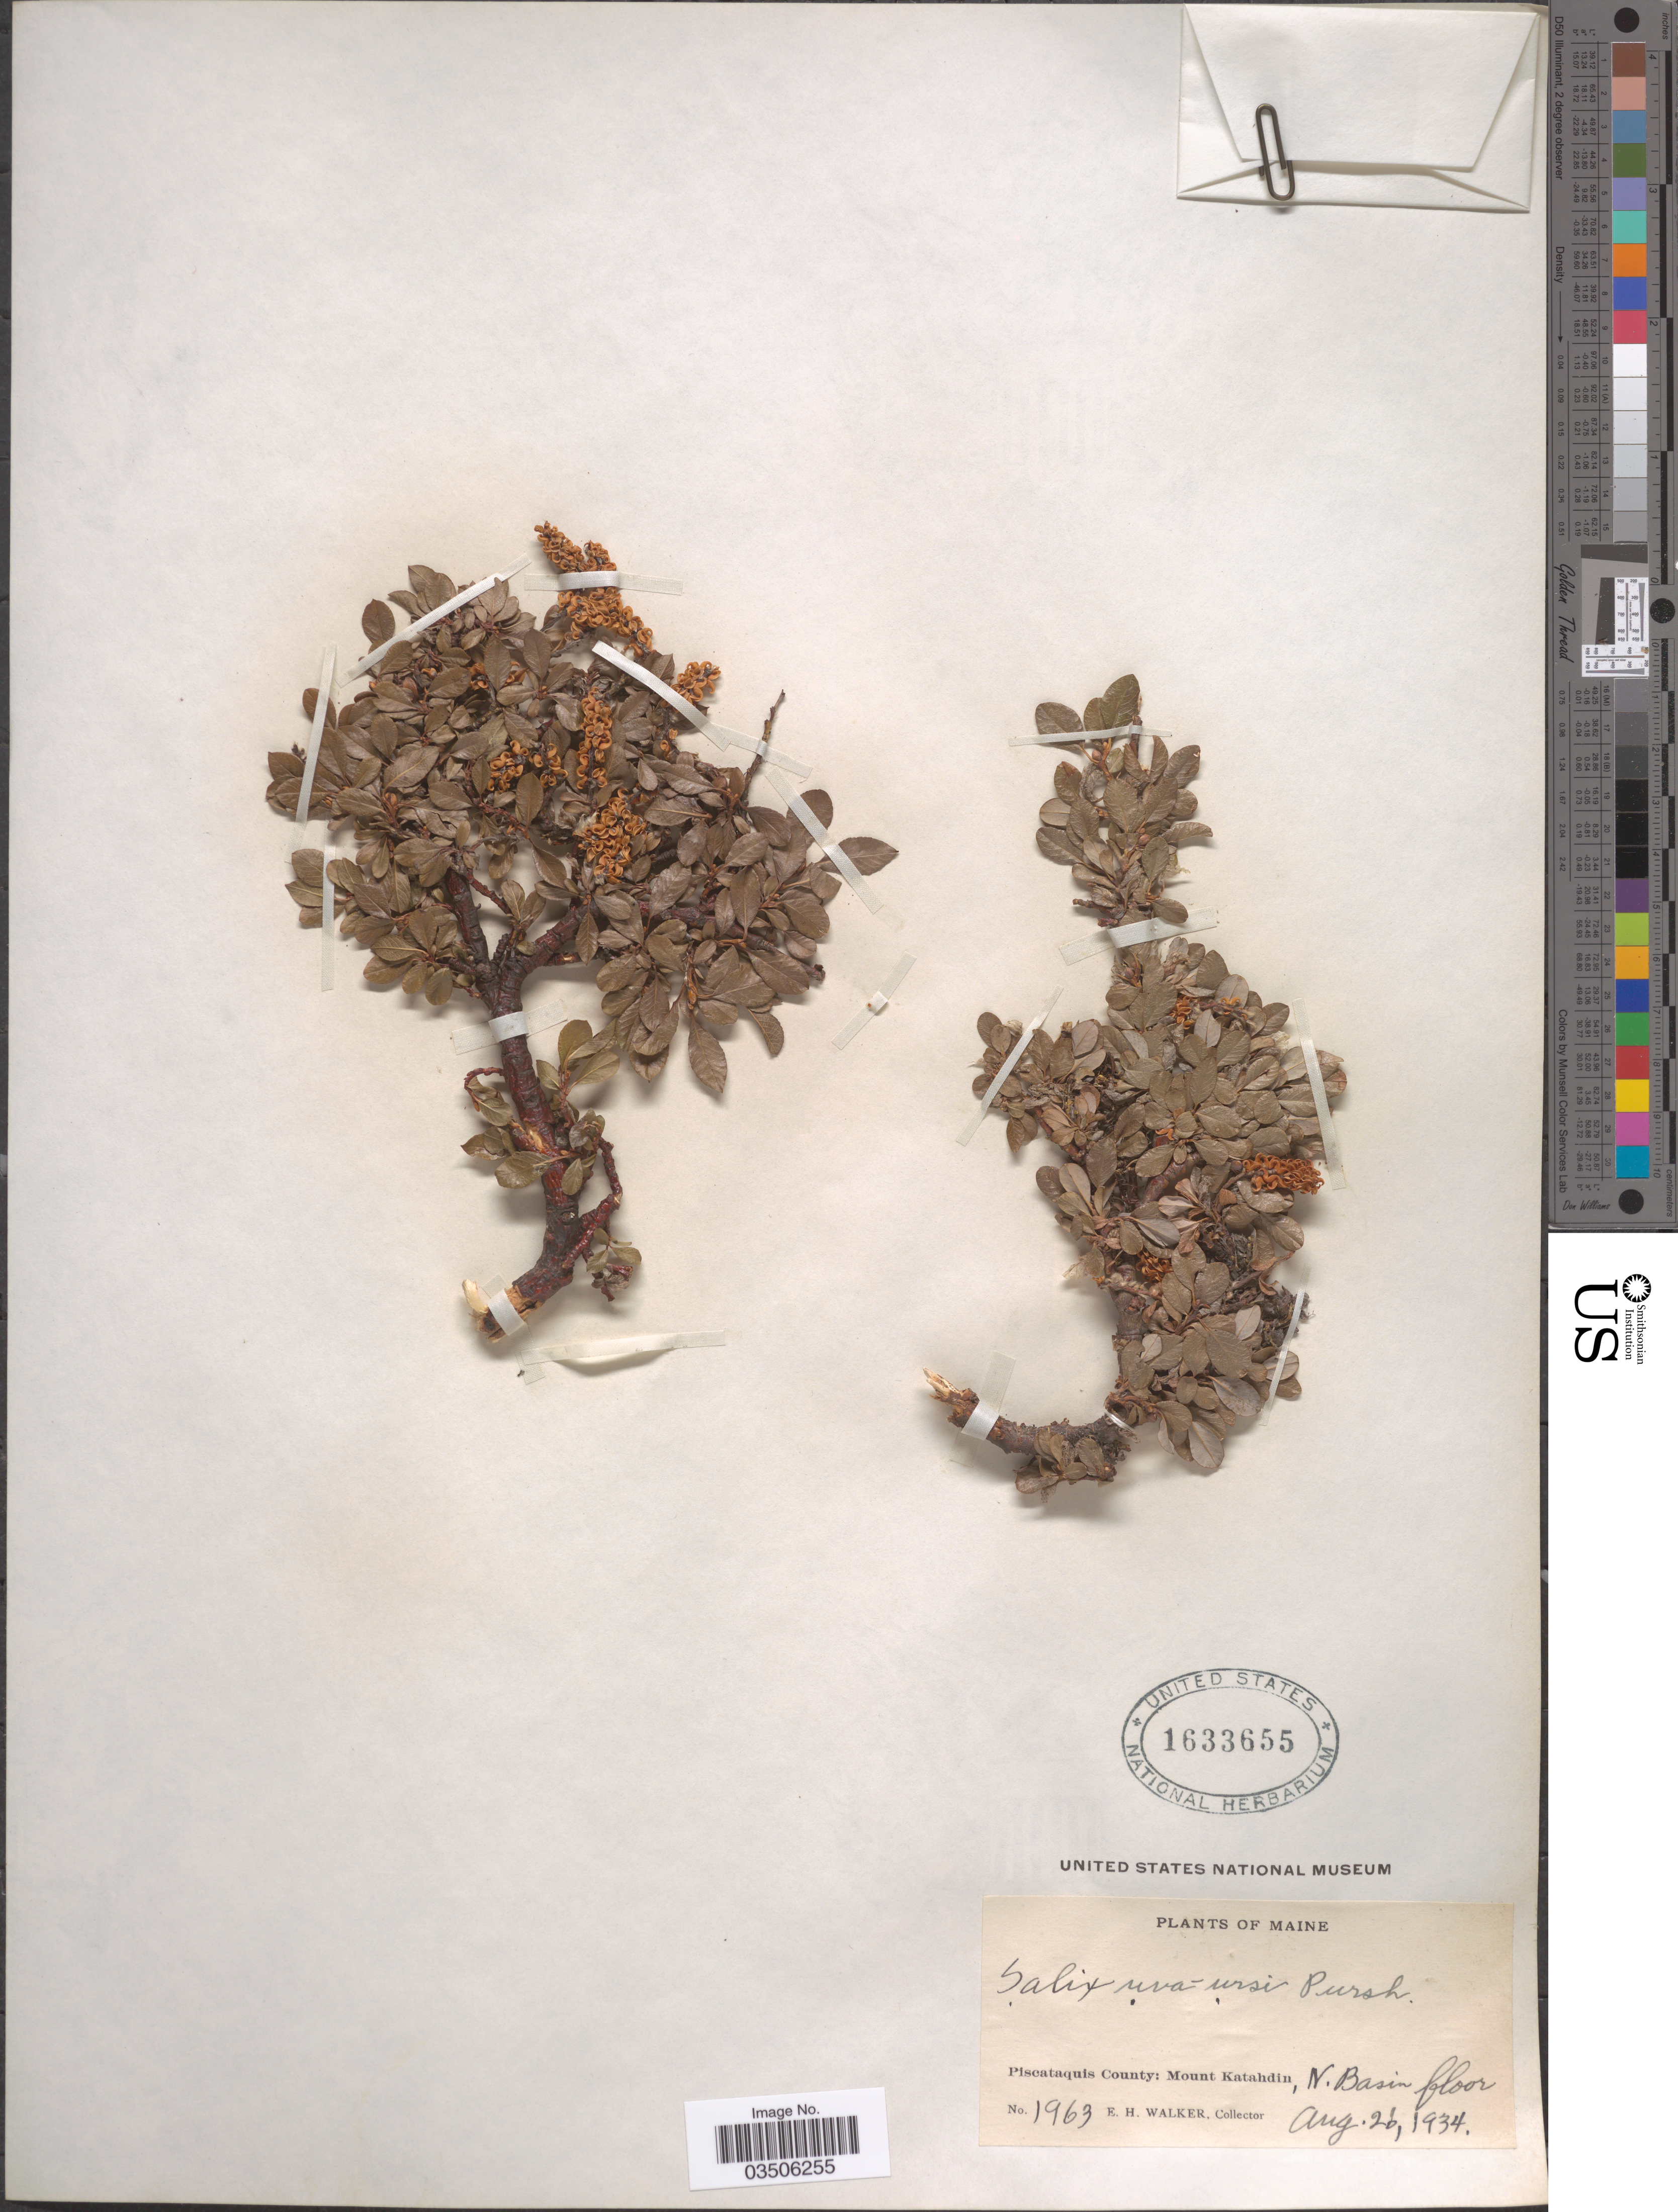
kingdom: Plantae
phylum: Tracheophyta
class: Magnoliopsida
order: Malpighiales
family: Salicaceae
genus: Salix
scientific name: Salix uva-ursi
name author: Pursh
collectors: E. H. Walker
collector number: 1963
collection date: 1934-08-26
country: United States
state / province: Maine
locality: Piscataquis County: Mount Katahdin, N. Basin floor.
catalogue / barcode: US 1633655